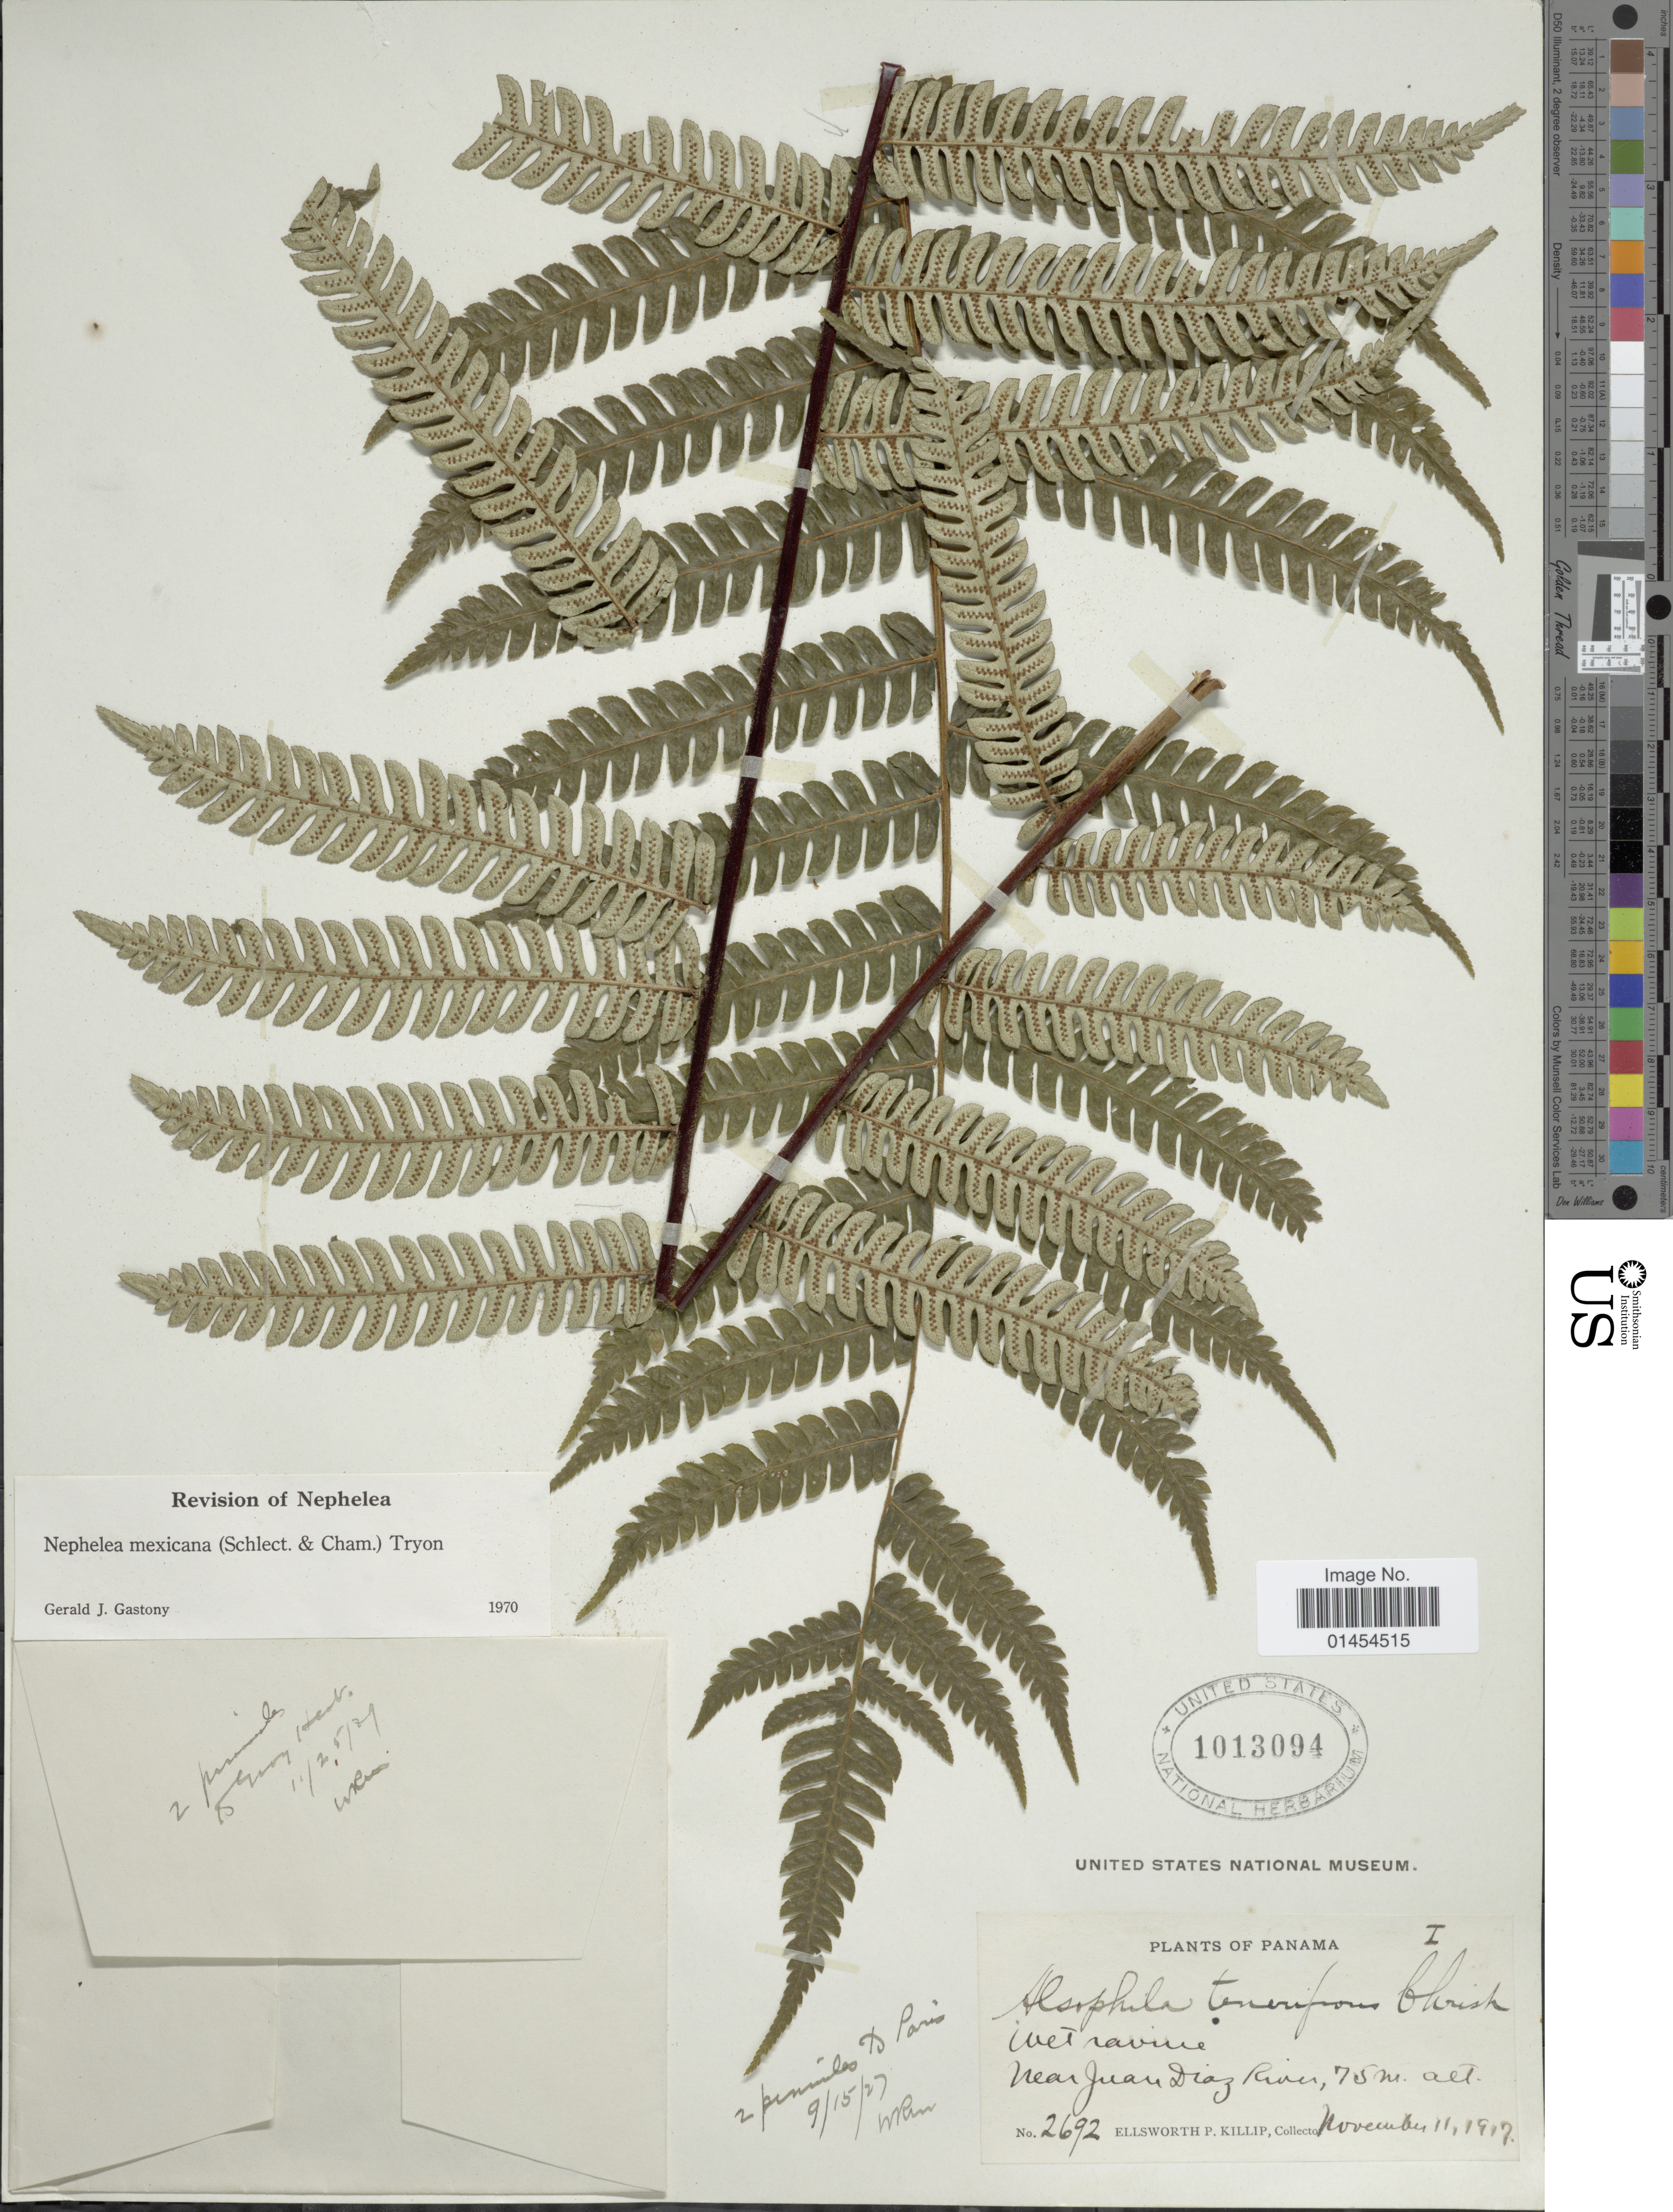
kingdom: Plantae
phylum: Tracheophyta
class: Polypodiopsida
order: Cyatheales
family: Cyatheaceae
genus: Alsophila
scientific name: Alsophila firma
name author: (Baker) D.S. Conant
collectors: E. P. Killip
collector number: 2692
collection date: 1917-11-11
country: Panama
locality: Near Juan Diaz River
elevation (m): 75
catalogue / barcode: US 1013094